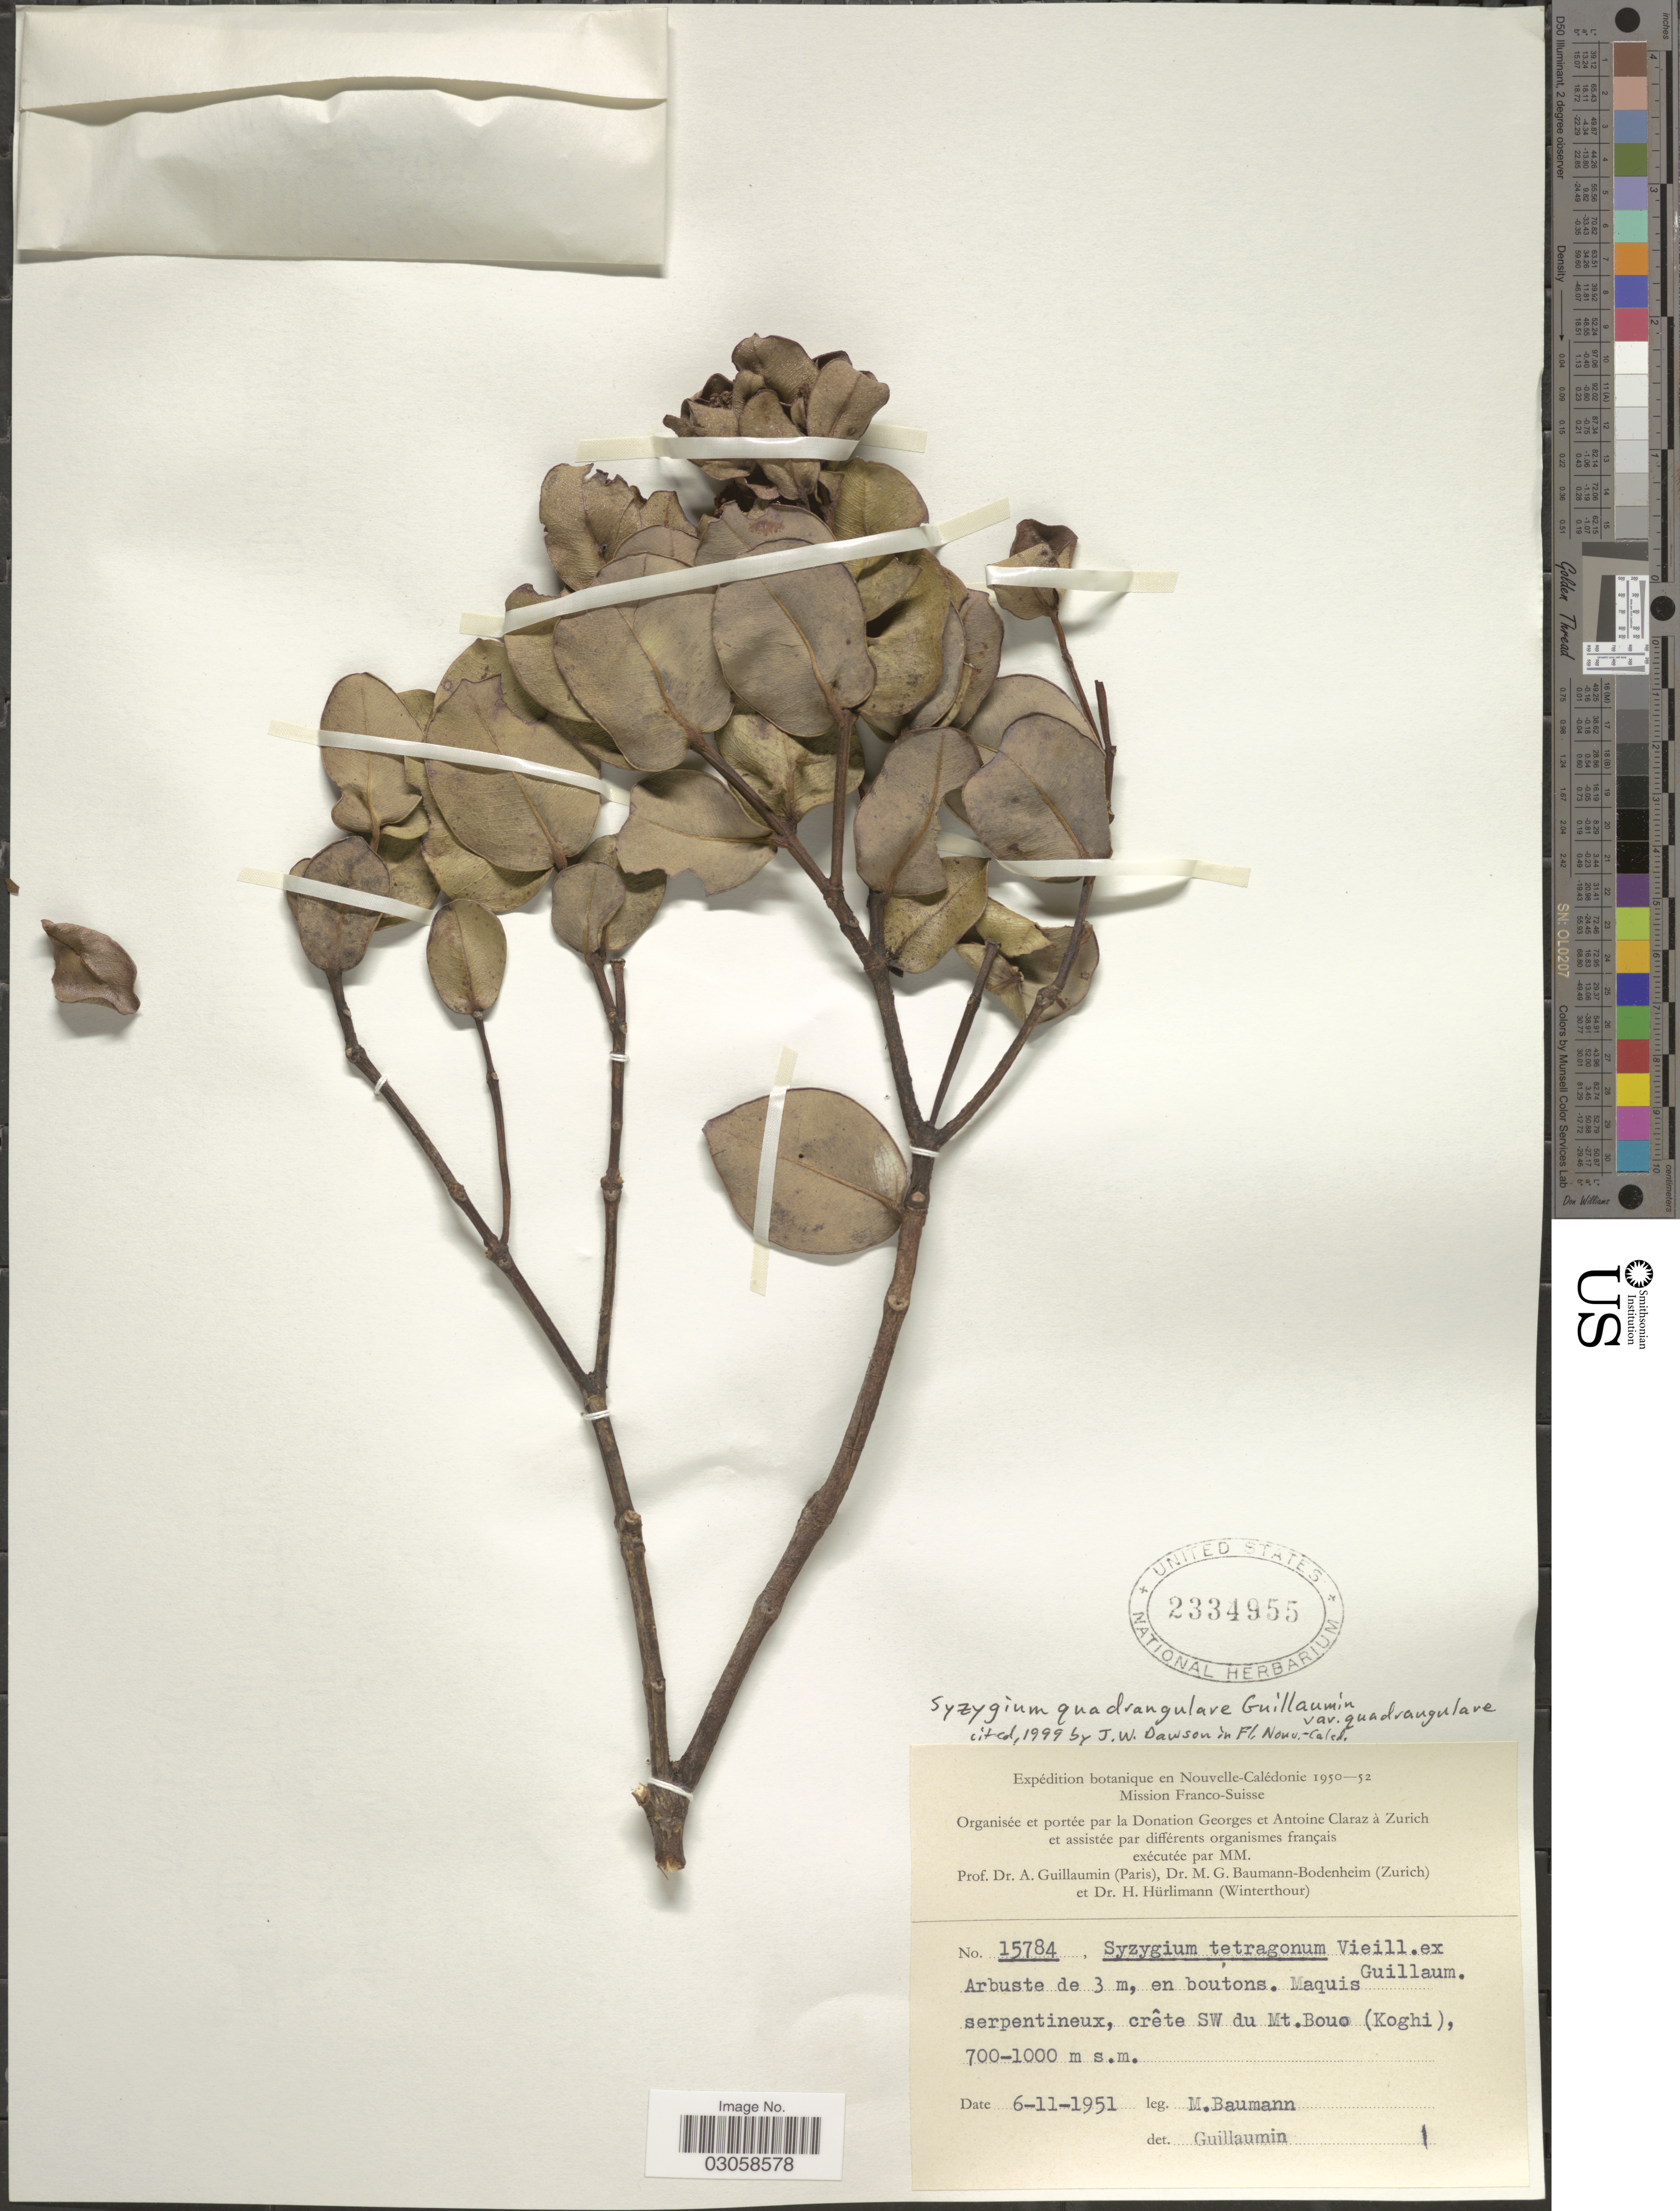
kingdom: Plantae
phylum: Tracheophyta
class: Magnoliopsida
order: Myrtales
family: Myrtaceae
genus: Syzygium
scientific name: Syzygium quadrangulatum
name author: (A. Gray) Merr. & L.M. Perry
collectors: M. G. Baumann-Bodenheim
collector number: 15784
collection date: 1951-11-06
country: New Caledonia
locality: Nouvelle-Calédonie. Maquis serpentineux, crête SW du Mt. Bouo, (Koghi).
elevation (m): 700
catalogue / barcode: US 2334955